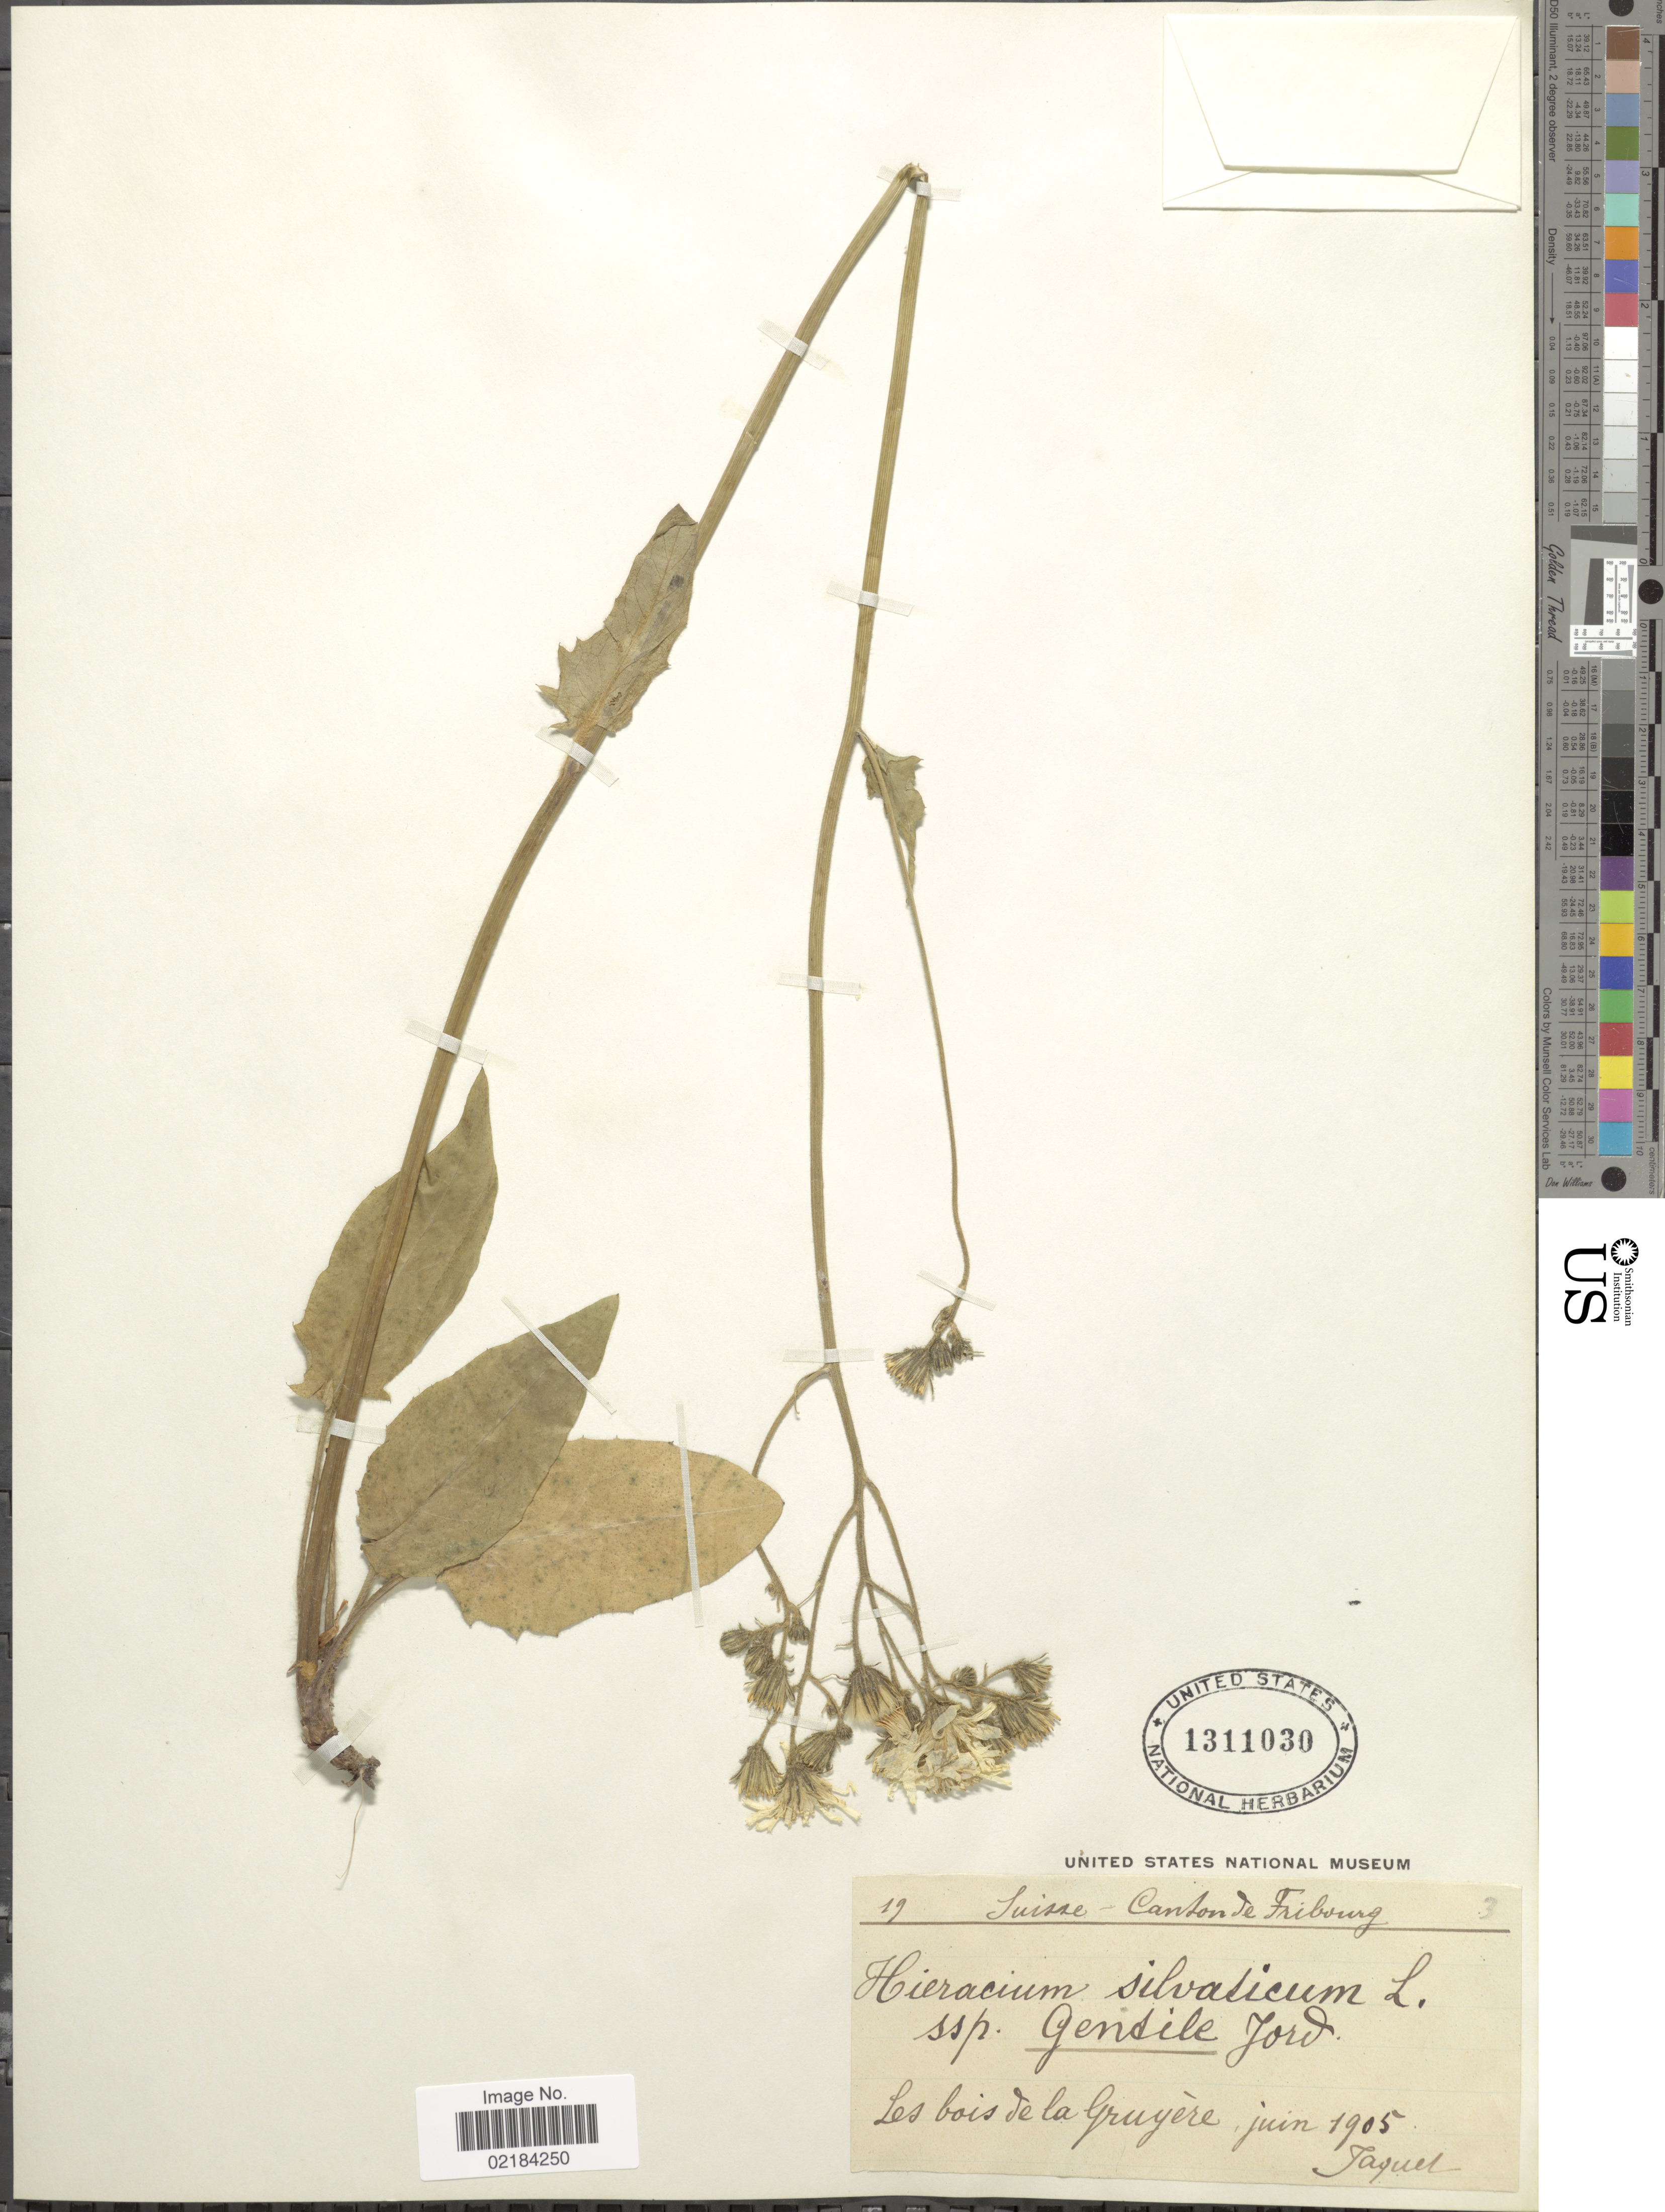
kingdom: Plantae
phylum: Tracheophyta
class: Magnoliopsida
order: Asterales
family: Asteraceae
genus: Hieracium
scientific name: Hieracium sylvaticum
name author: (L.) Gouan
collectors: -. Jaquel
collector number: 19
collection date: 1905-06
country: Switzerland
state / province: Fribourg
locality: Suisse. Les bois de la Gruyere, Canton de Friburg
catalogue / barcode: US 1311030